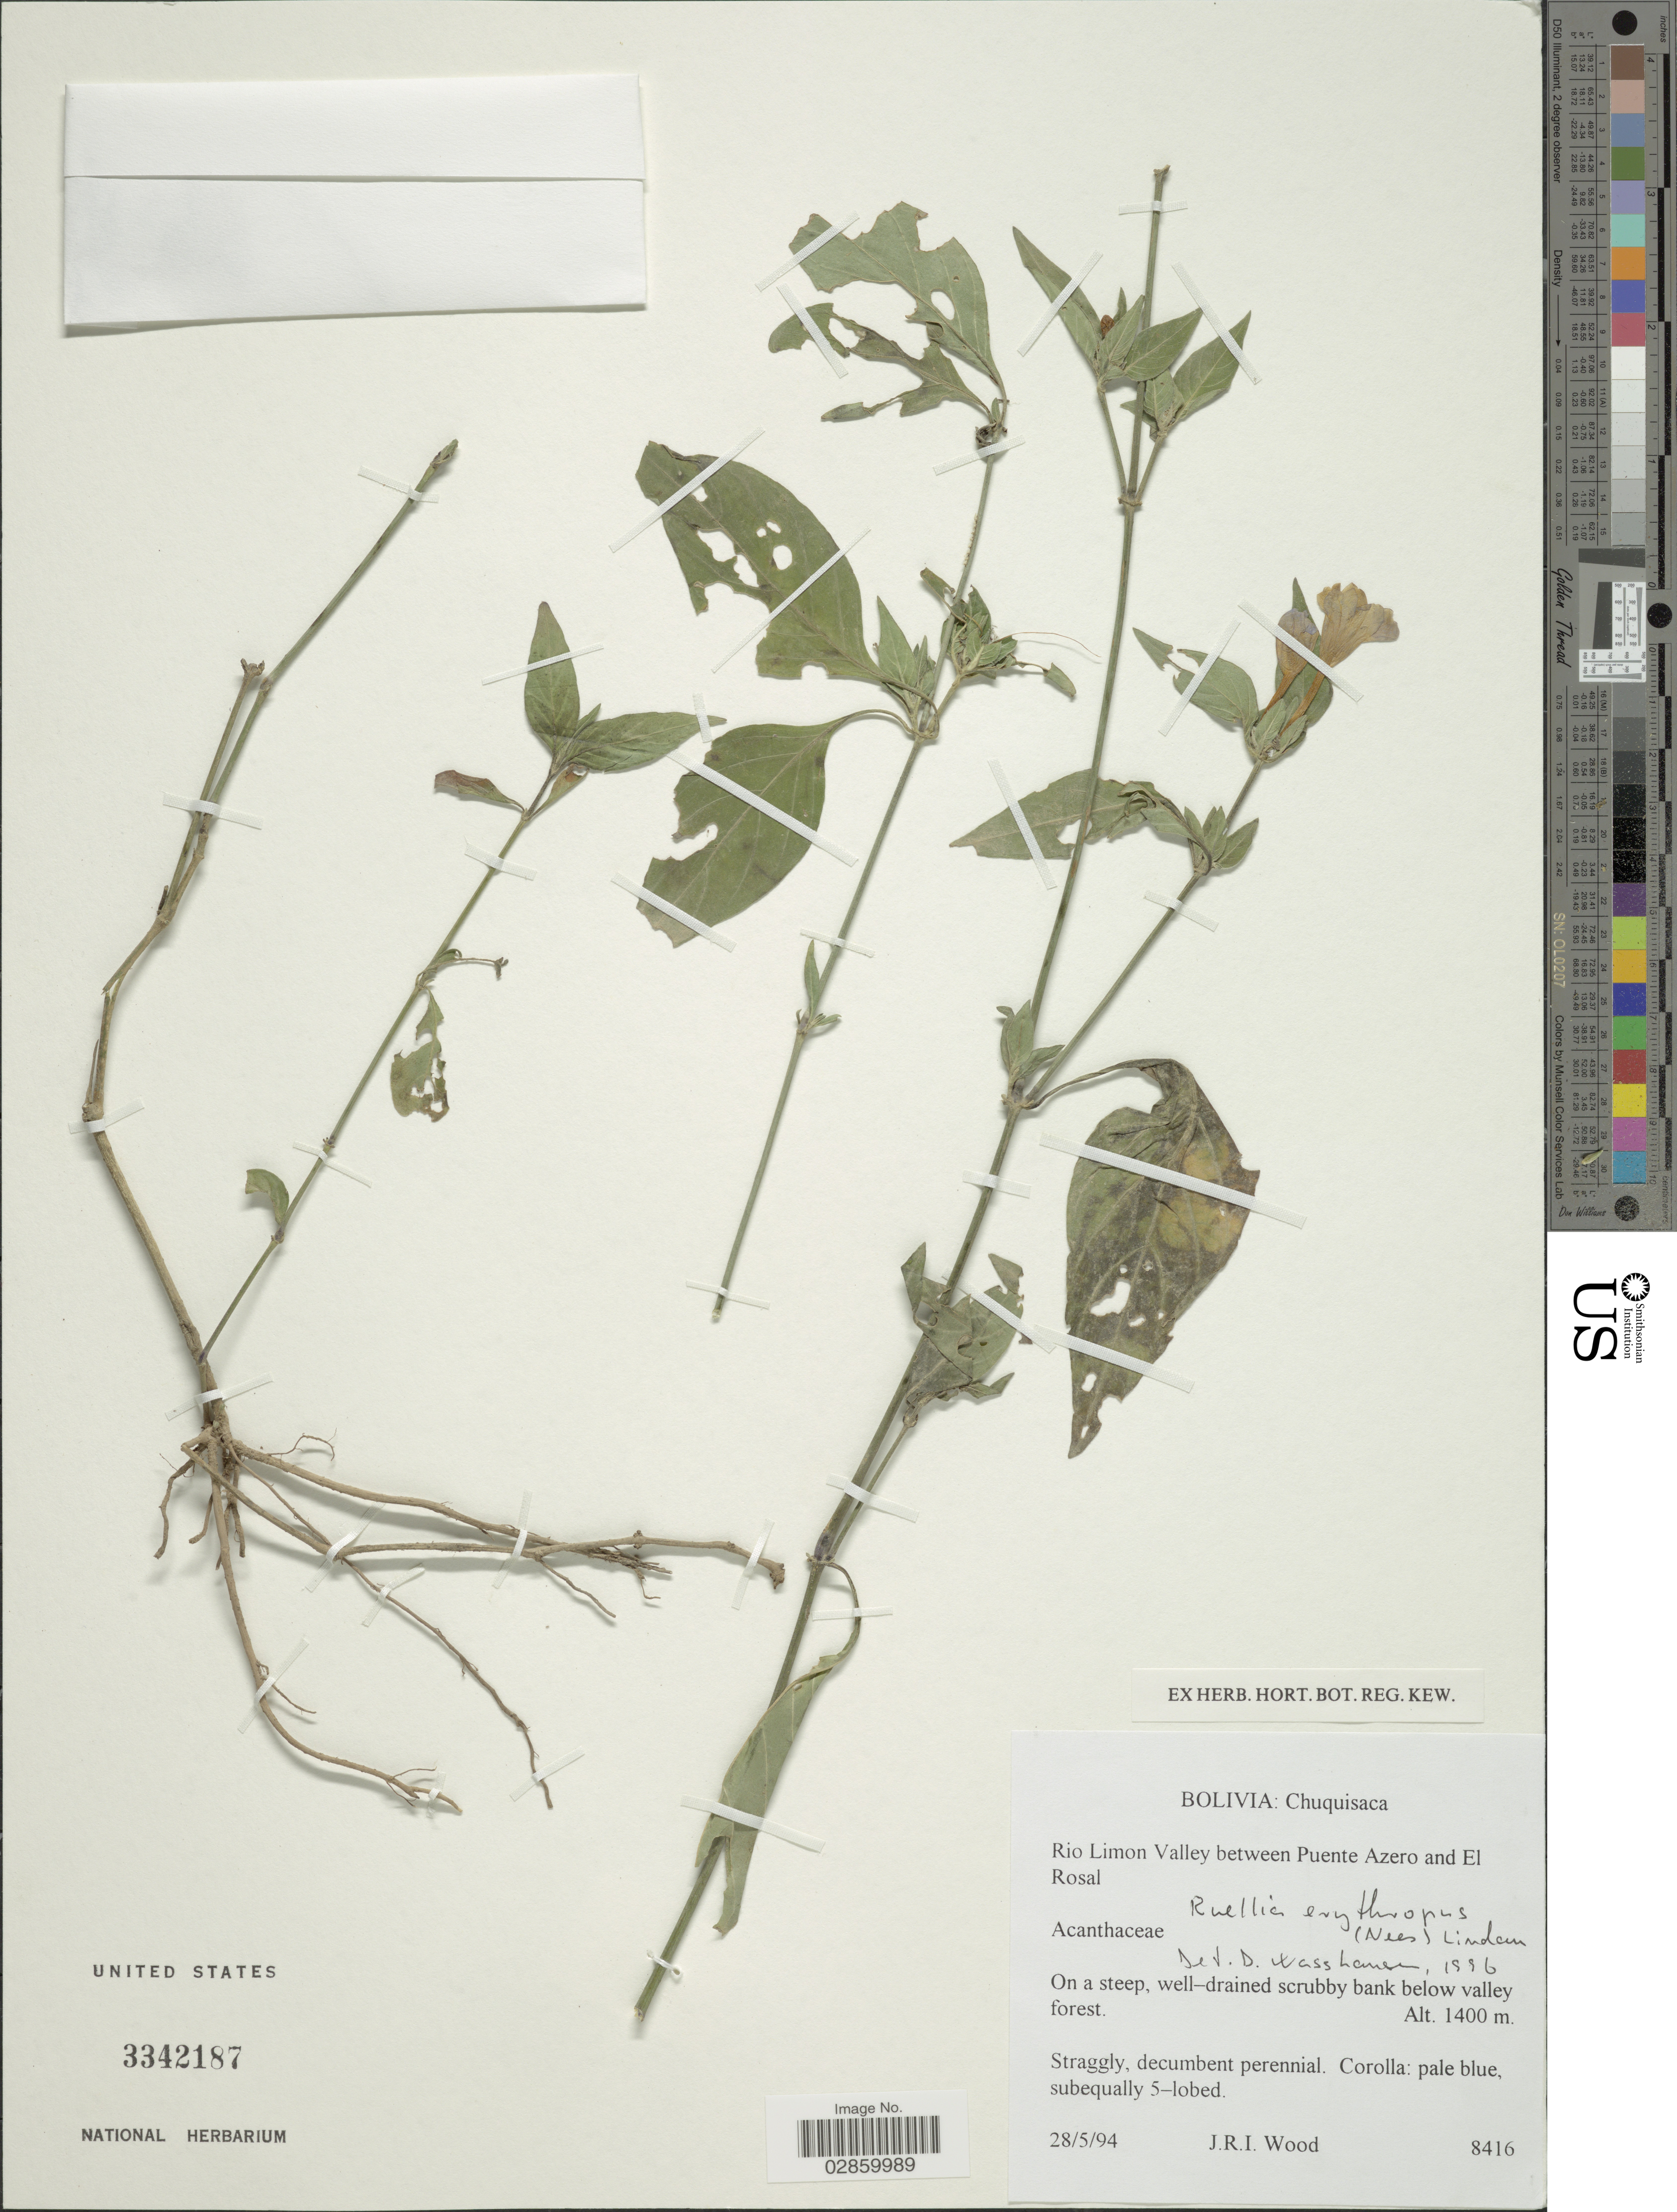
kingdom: Plantae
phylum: Tracheophyta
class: Magnoliopsida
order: Lamiales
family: Acanthaceae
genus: Ruellia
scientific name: Ruellia erythropus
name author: (Nees) Lindau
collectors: J. R. I. Wood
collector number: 8416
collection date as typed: Transcribed d/m/y: 28/5/94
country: Bolivia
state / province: Chuquisaca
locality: Río Limon Valley between Puente Azero and El Rosal.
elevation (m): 1400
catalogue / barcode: US 3342187